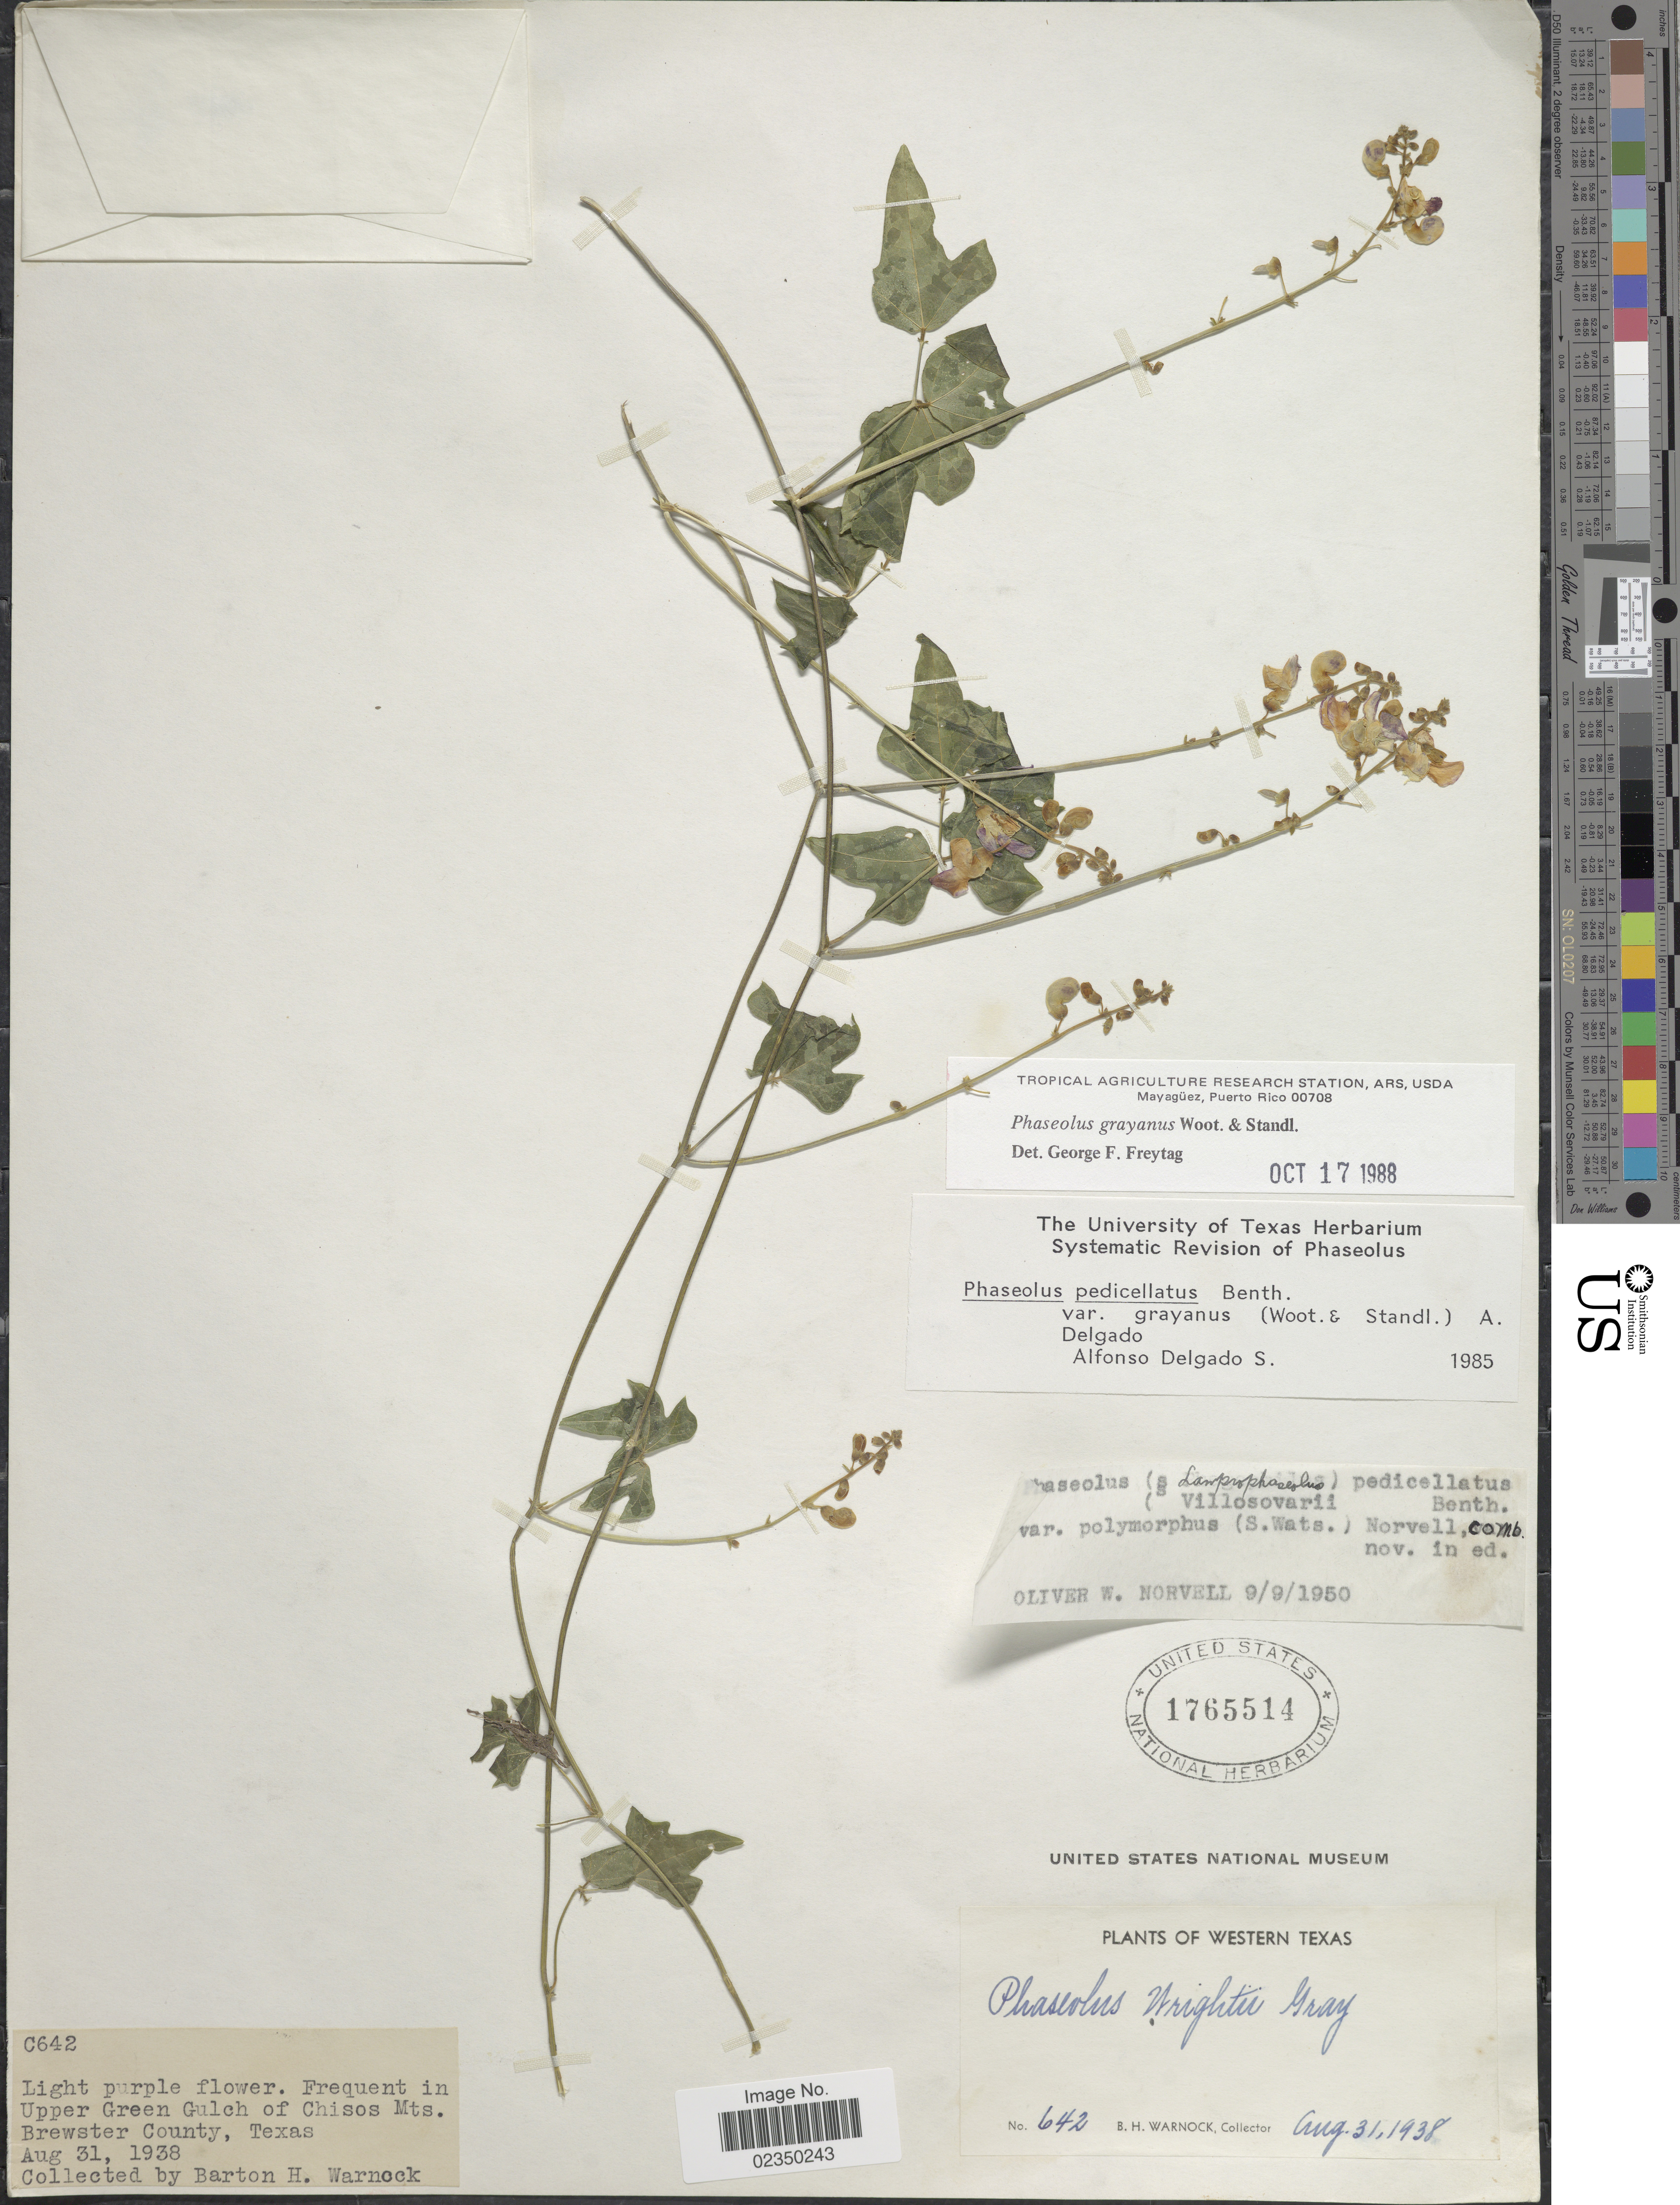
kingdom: Plantae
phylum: Tracheophyta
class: Magnoliopsida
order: Fabales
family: Fabaceae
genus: Phaseolus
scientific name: Phaseolus grayanus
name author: Wooton & Standl.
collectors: B. H. Warnock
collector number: C642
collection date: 1938-08-31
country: United States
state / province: Texas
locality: Western Texas, Upper Green Gulch of Chisos Mts, Brewster County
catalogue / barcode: US 1765514